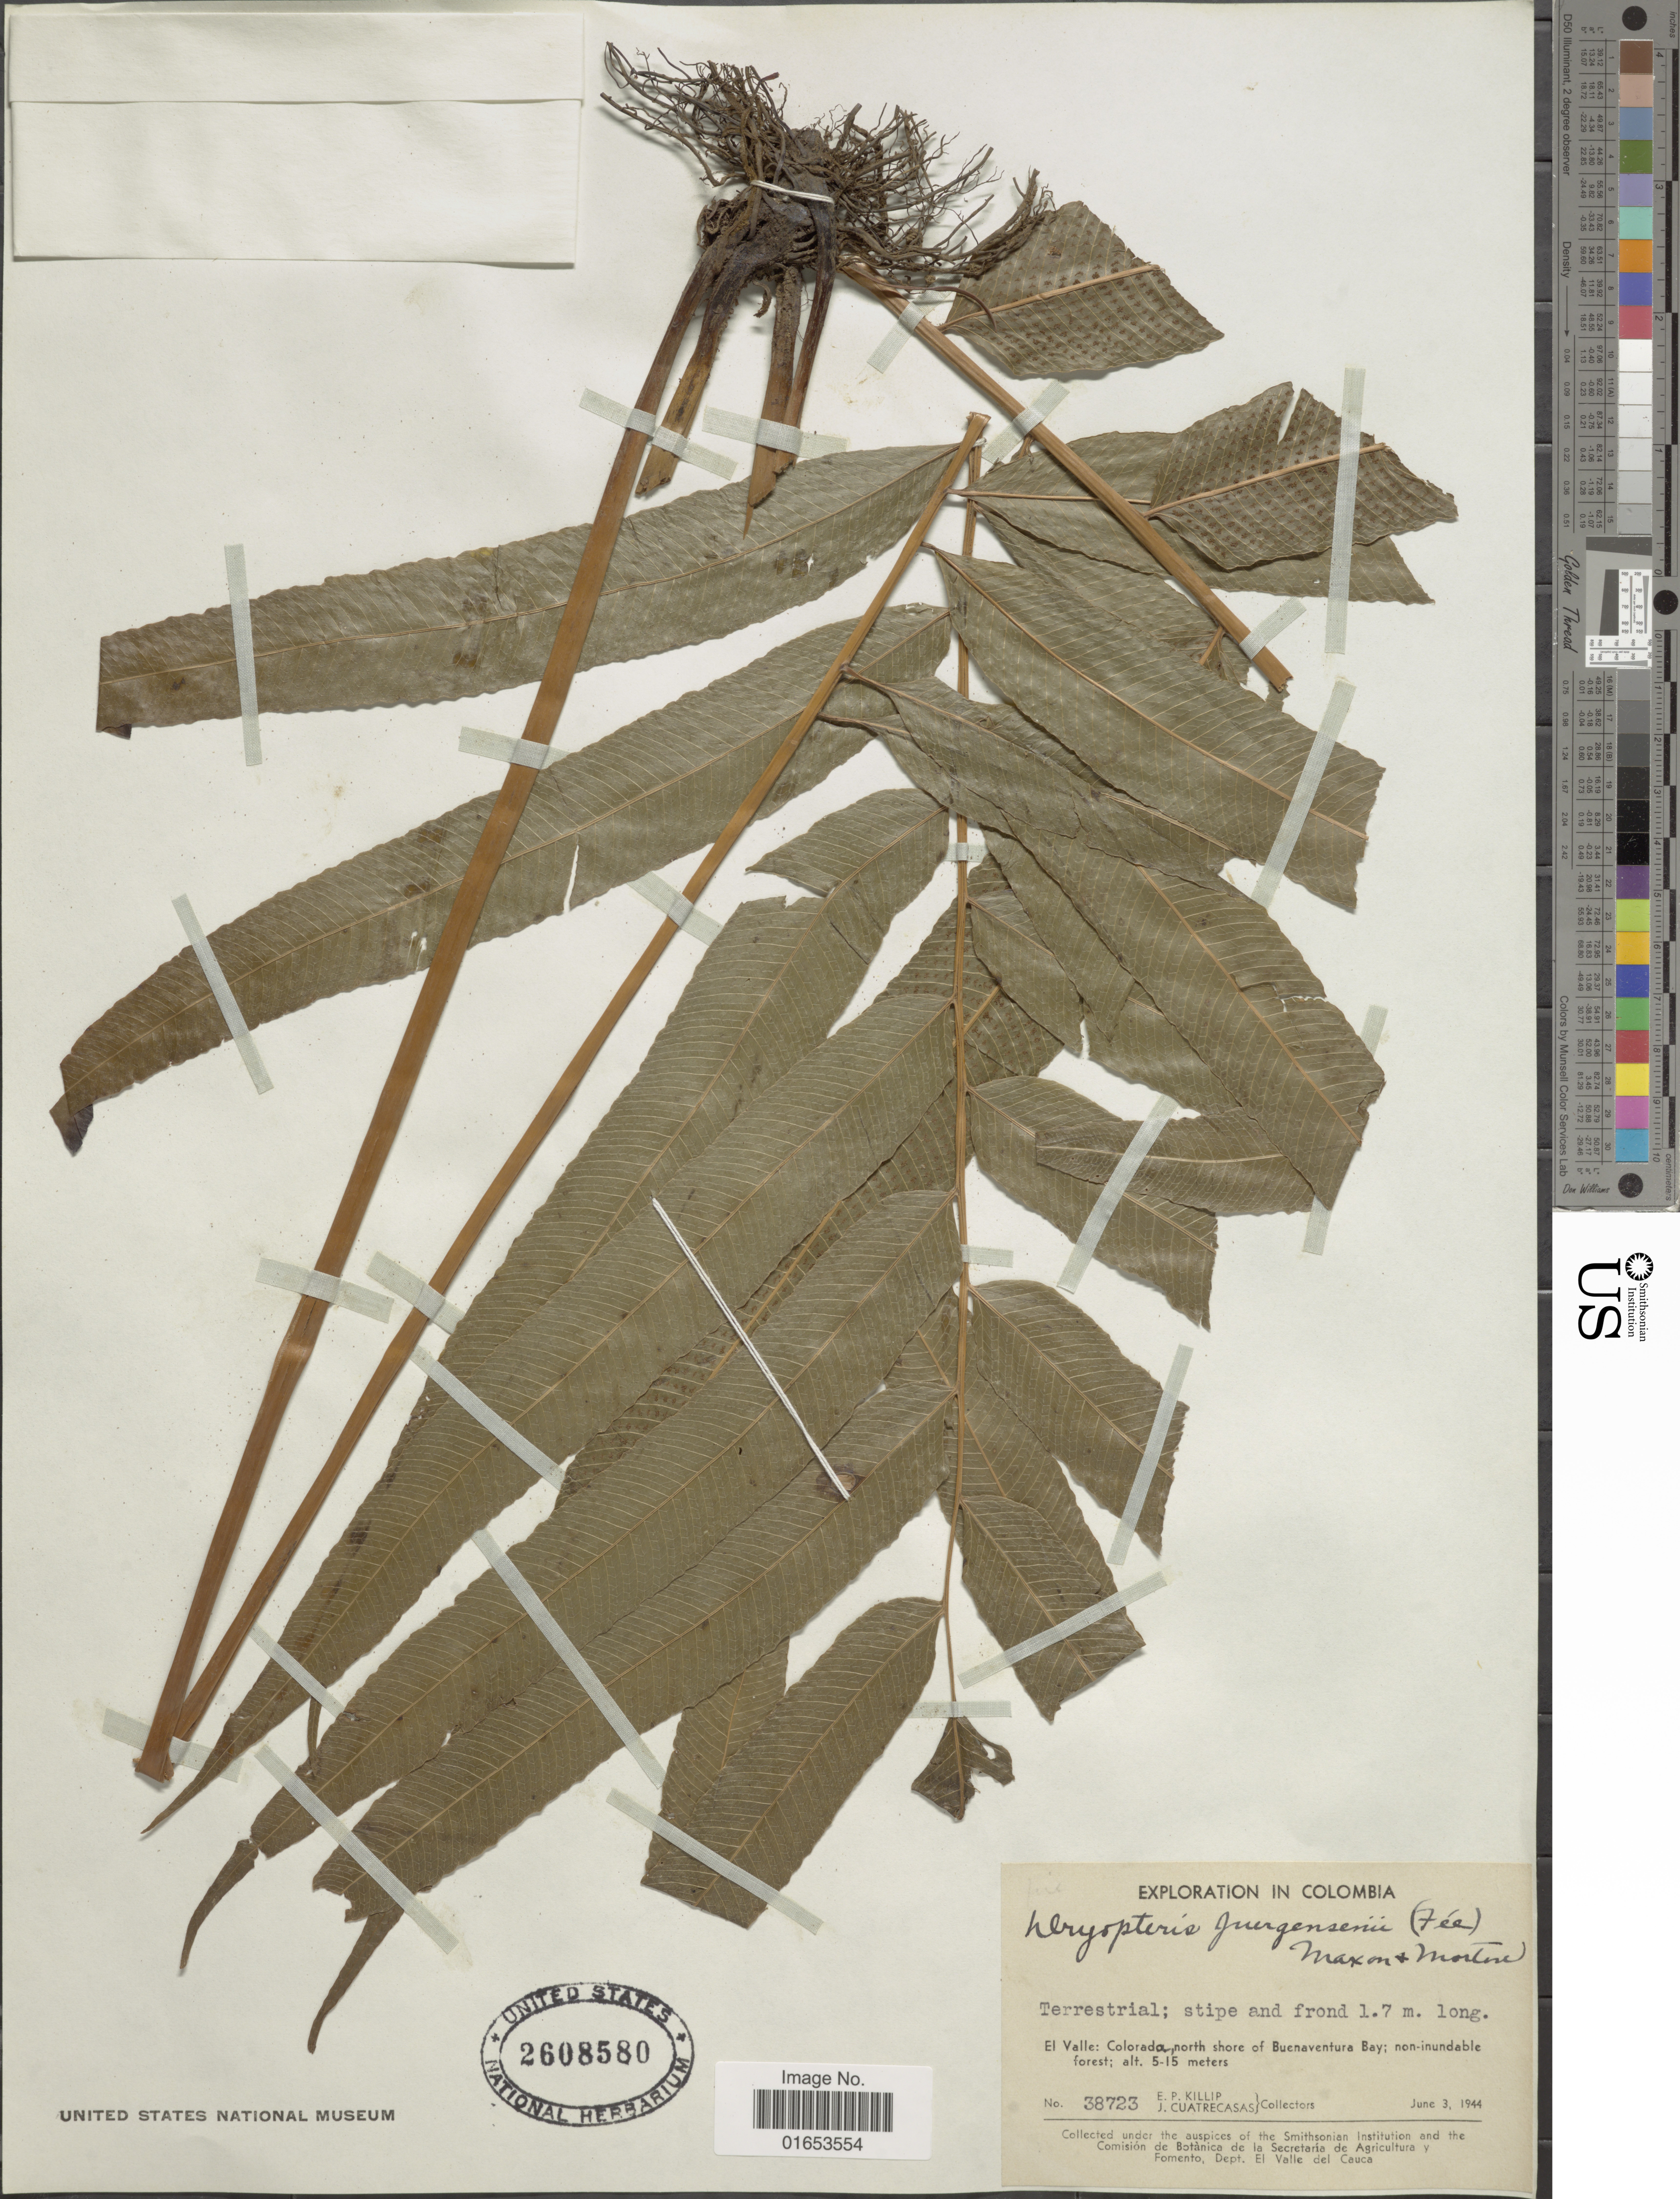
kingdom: Plantae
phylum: Tracheophyta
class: Polypodiopsida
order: Polypodiales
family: Thelypteridaceae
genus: Meniscium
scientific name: Meniscium falcatum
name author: Liebm.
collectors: E. P. Killip & J. Cuatrecasas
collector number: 38723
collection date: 1944-06-03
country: Colombia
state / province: Valle del Cauca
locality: El Valle: Colorada, north shore of Buenaventura Bay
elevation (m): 5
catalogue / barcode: US 2608580